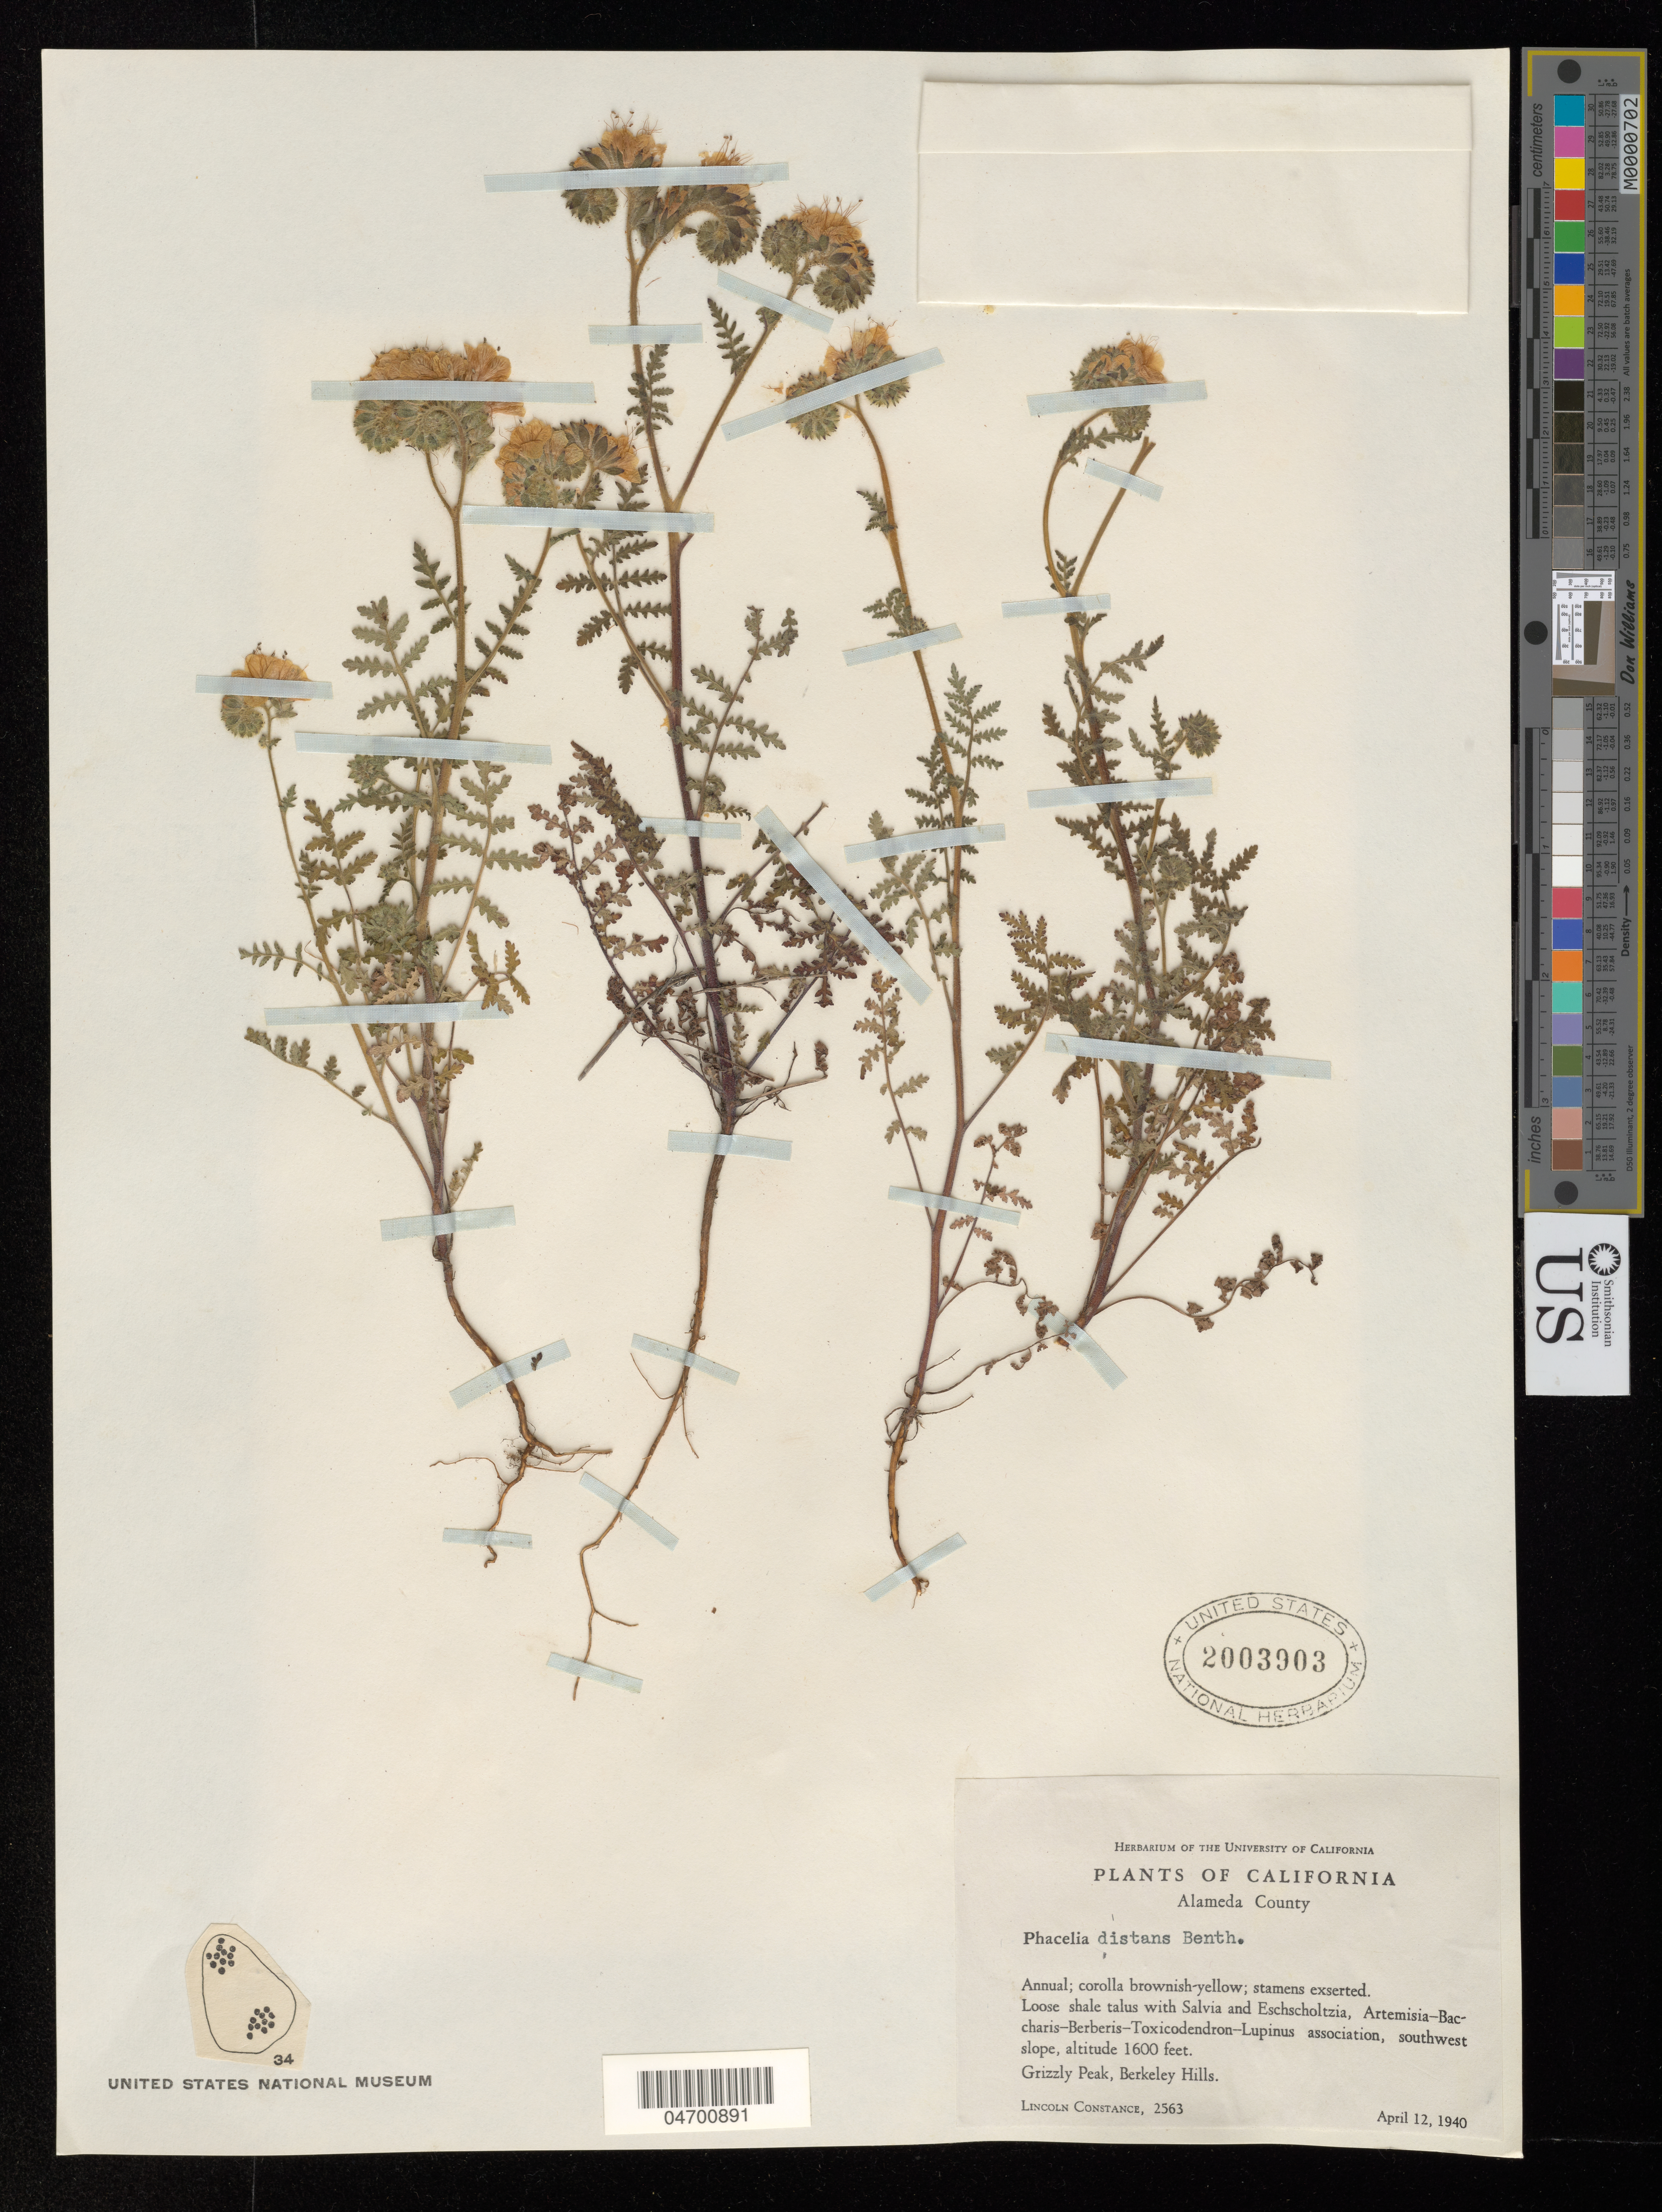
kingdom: Plantae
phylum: Tracheophyta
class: Magnoliopsida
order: Boraginales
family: Hydrophyllaceae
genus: Phacelia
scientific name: Phacelia distans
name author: Benth.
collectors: L. Constance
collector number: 2563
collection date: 1940-04-12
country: United States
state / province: California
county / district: Alameda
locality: Alameda County. Southwest slope. Grizzly Peak, Berkeley Hills.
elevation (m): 488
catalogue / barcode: US 2003903